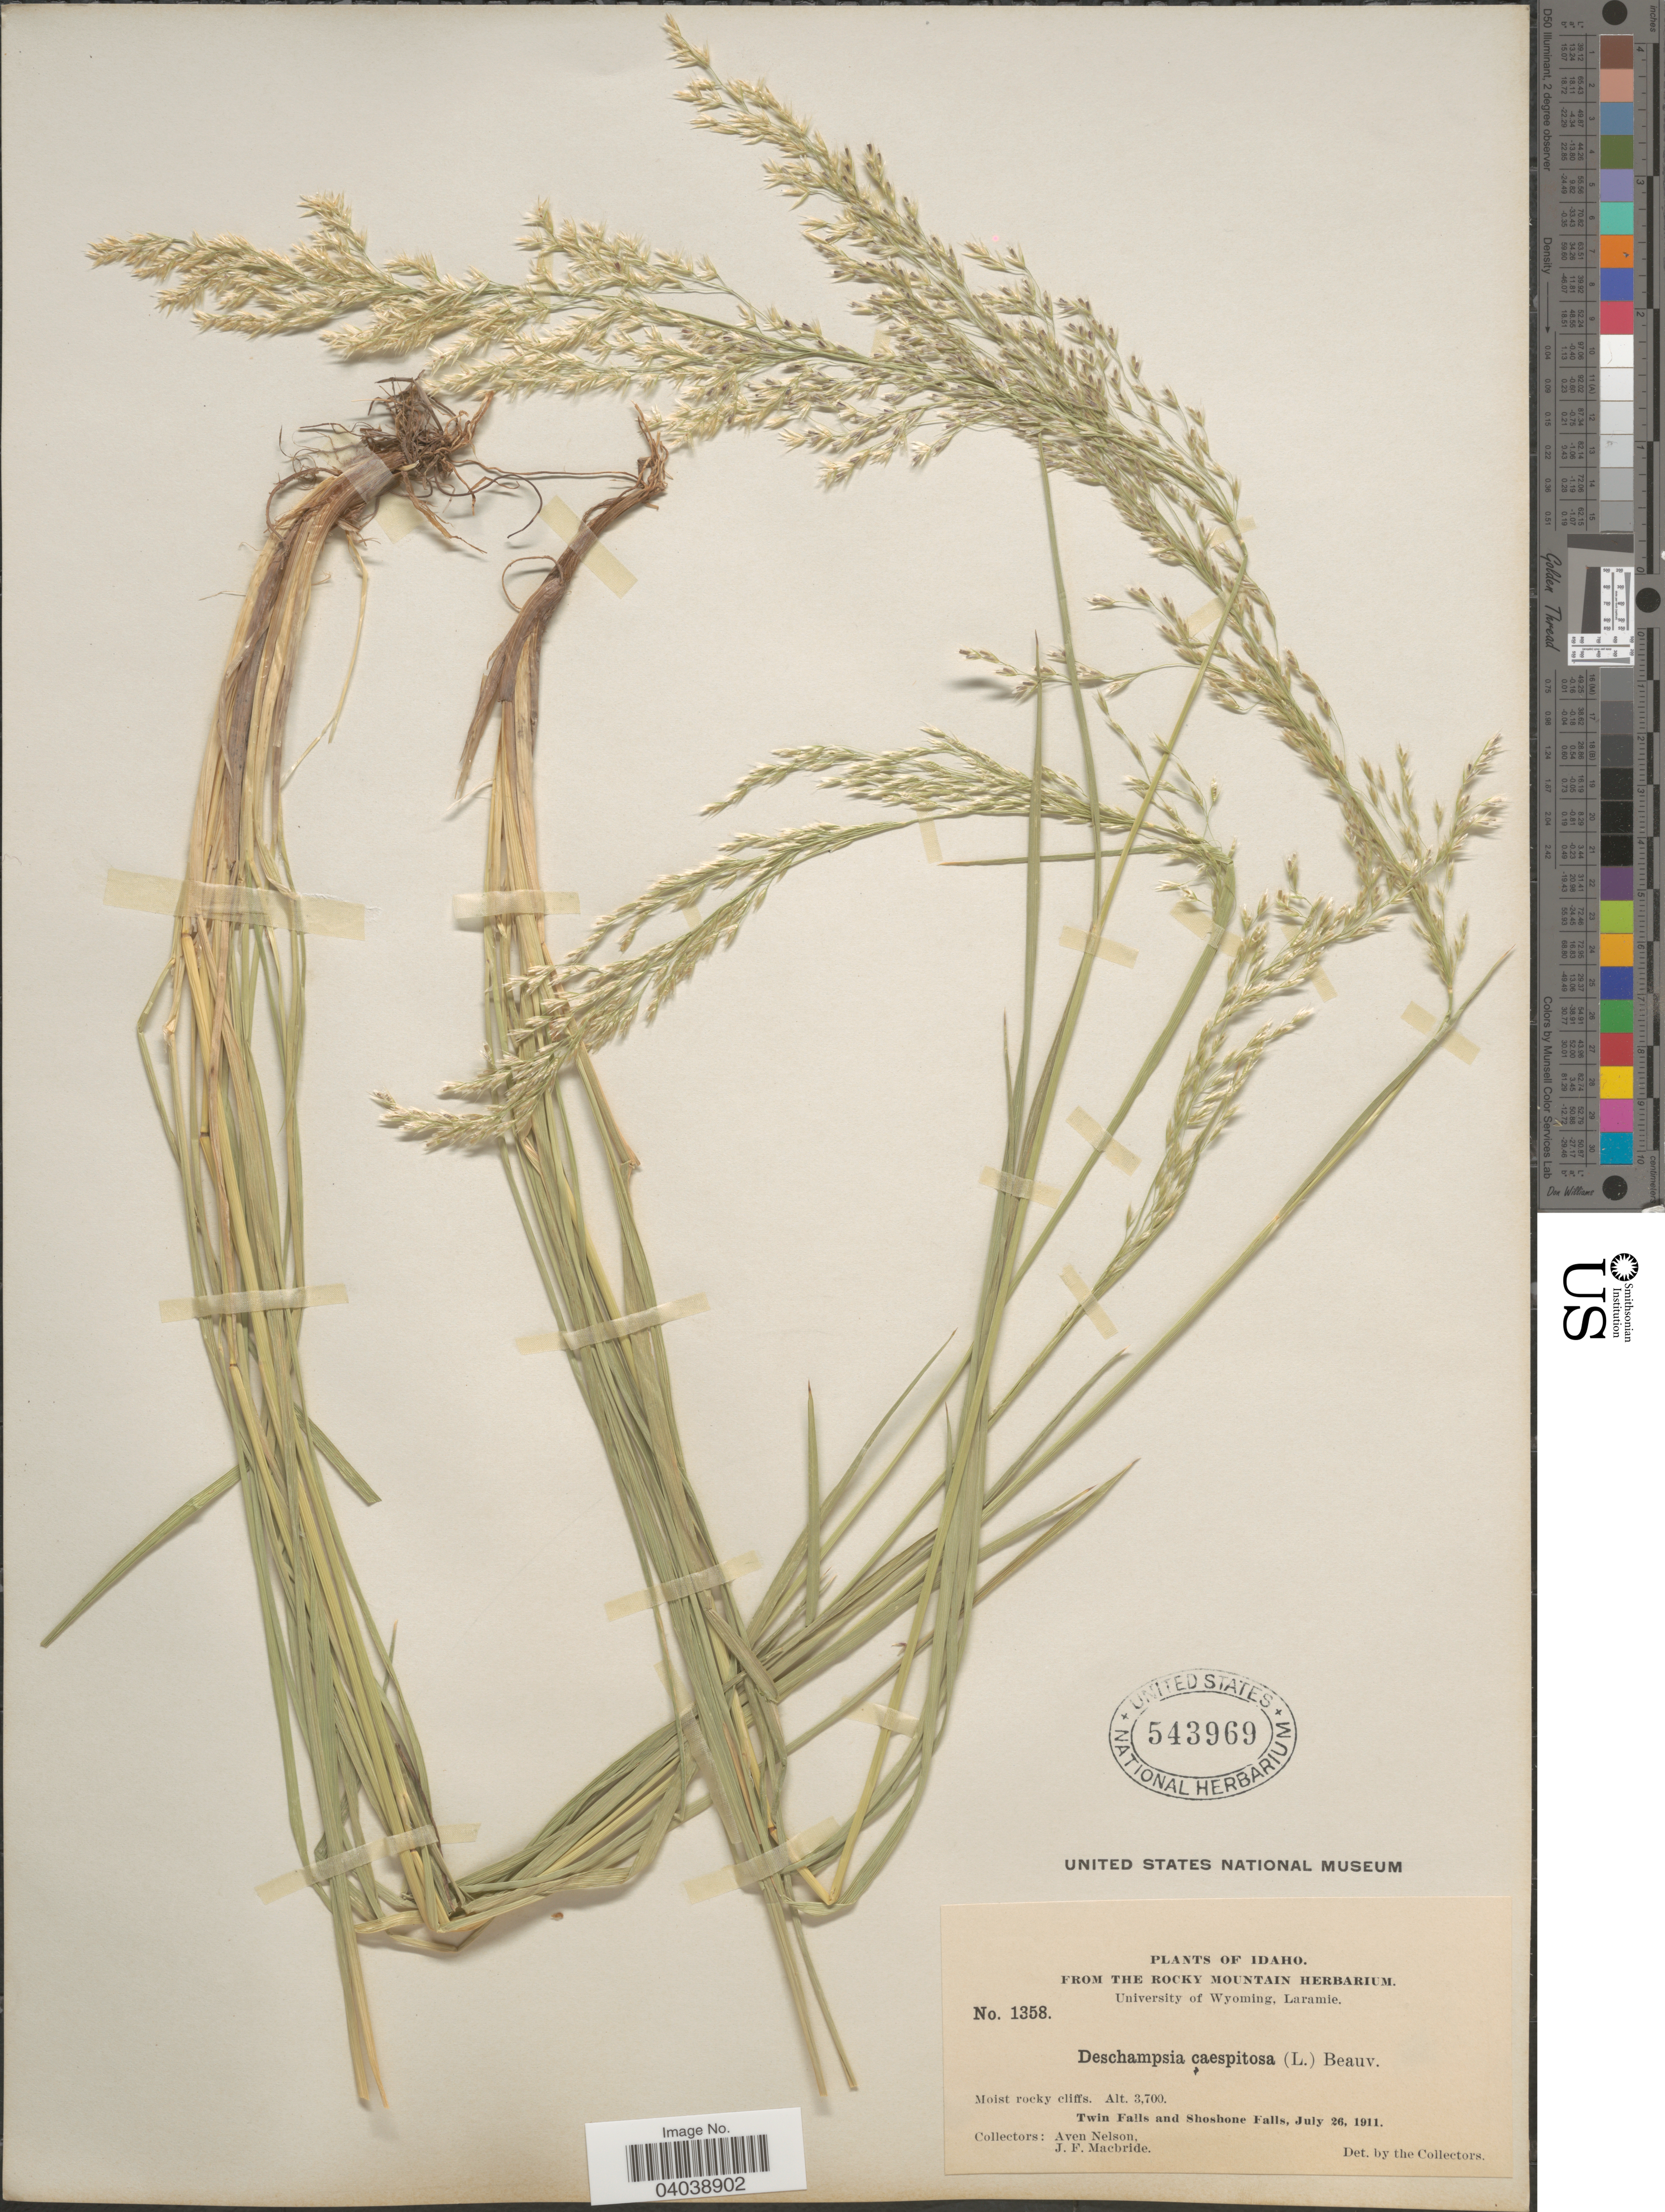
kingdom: Plantae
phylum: Tracheophyta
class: Liliopsida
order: Poales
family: Poaceae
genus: Deschampsia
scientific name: Deschampsia cespitosa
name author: (L.) P. Beauv.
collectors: A. Nelson & J. F. Macbride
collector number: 1358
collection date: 1911-07-26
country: United States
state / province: Idaho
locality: Moist rocky cliffs. Twin Falls and Shoshone Falls.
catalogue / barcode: US 543969